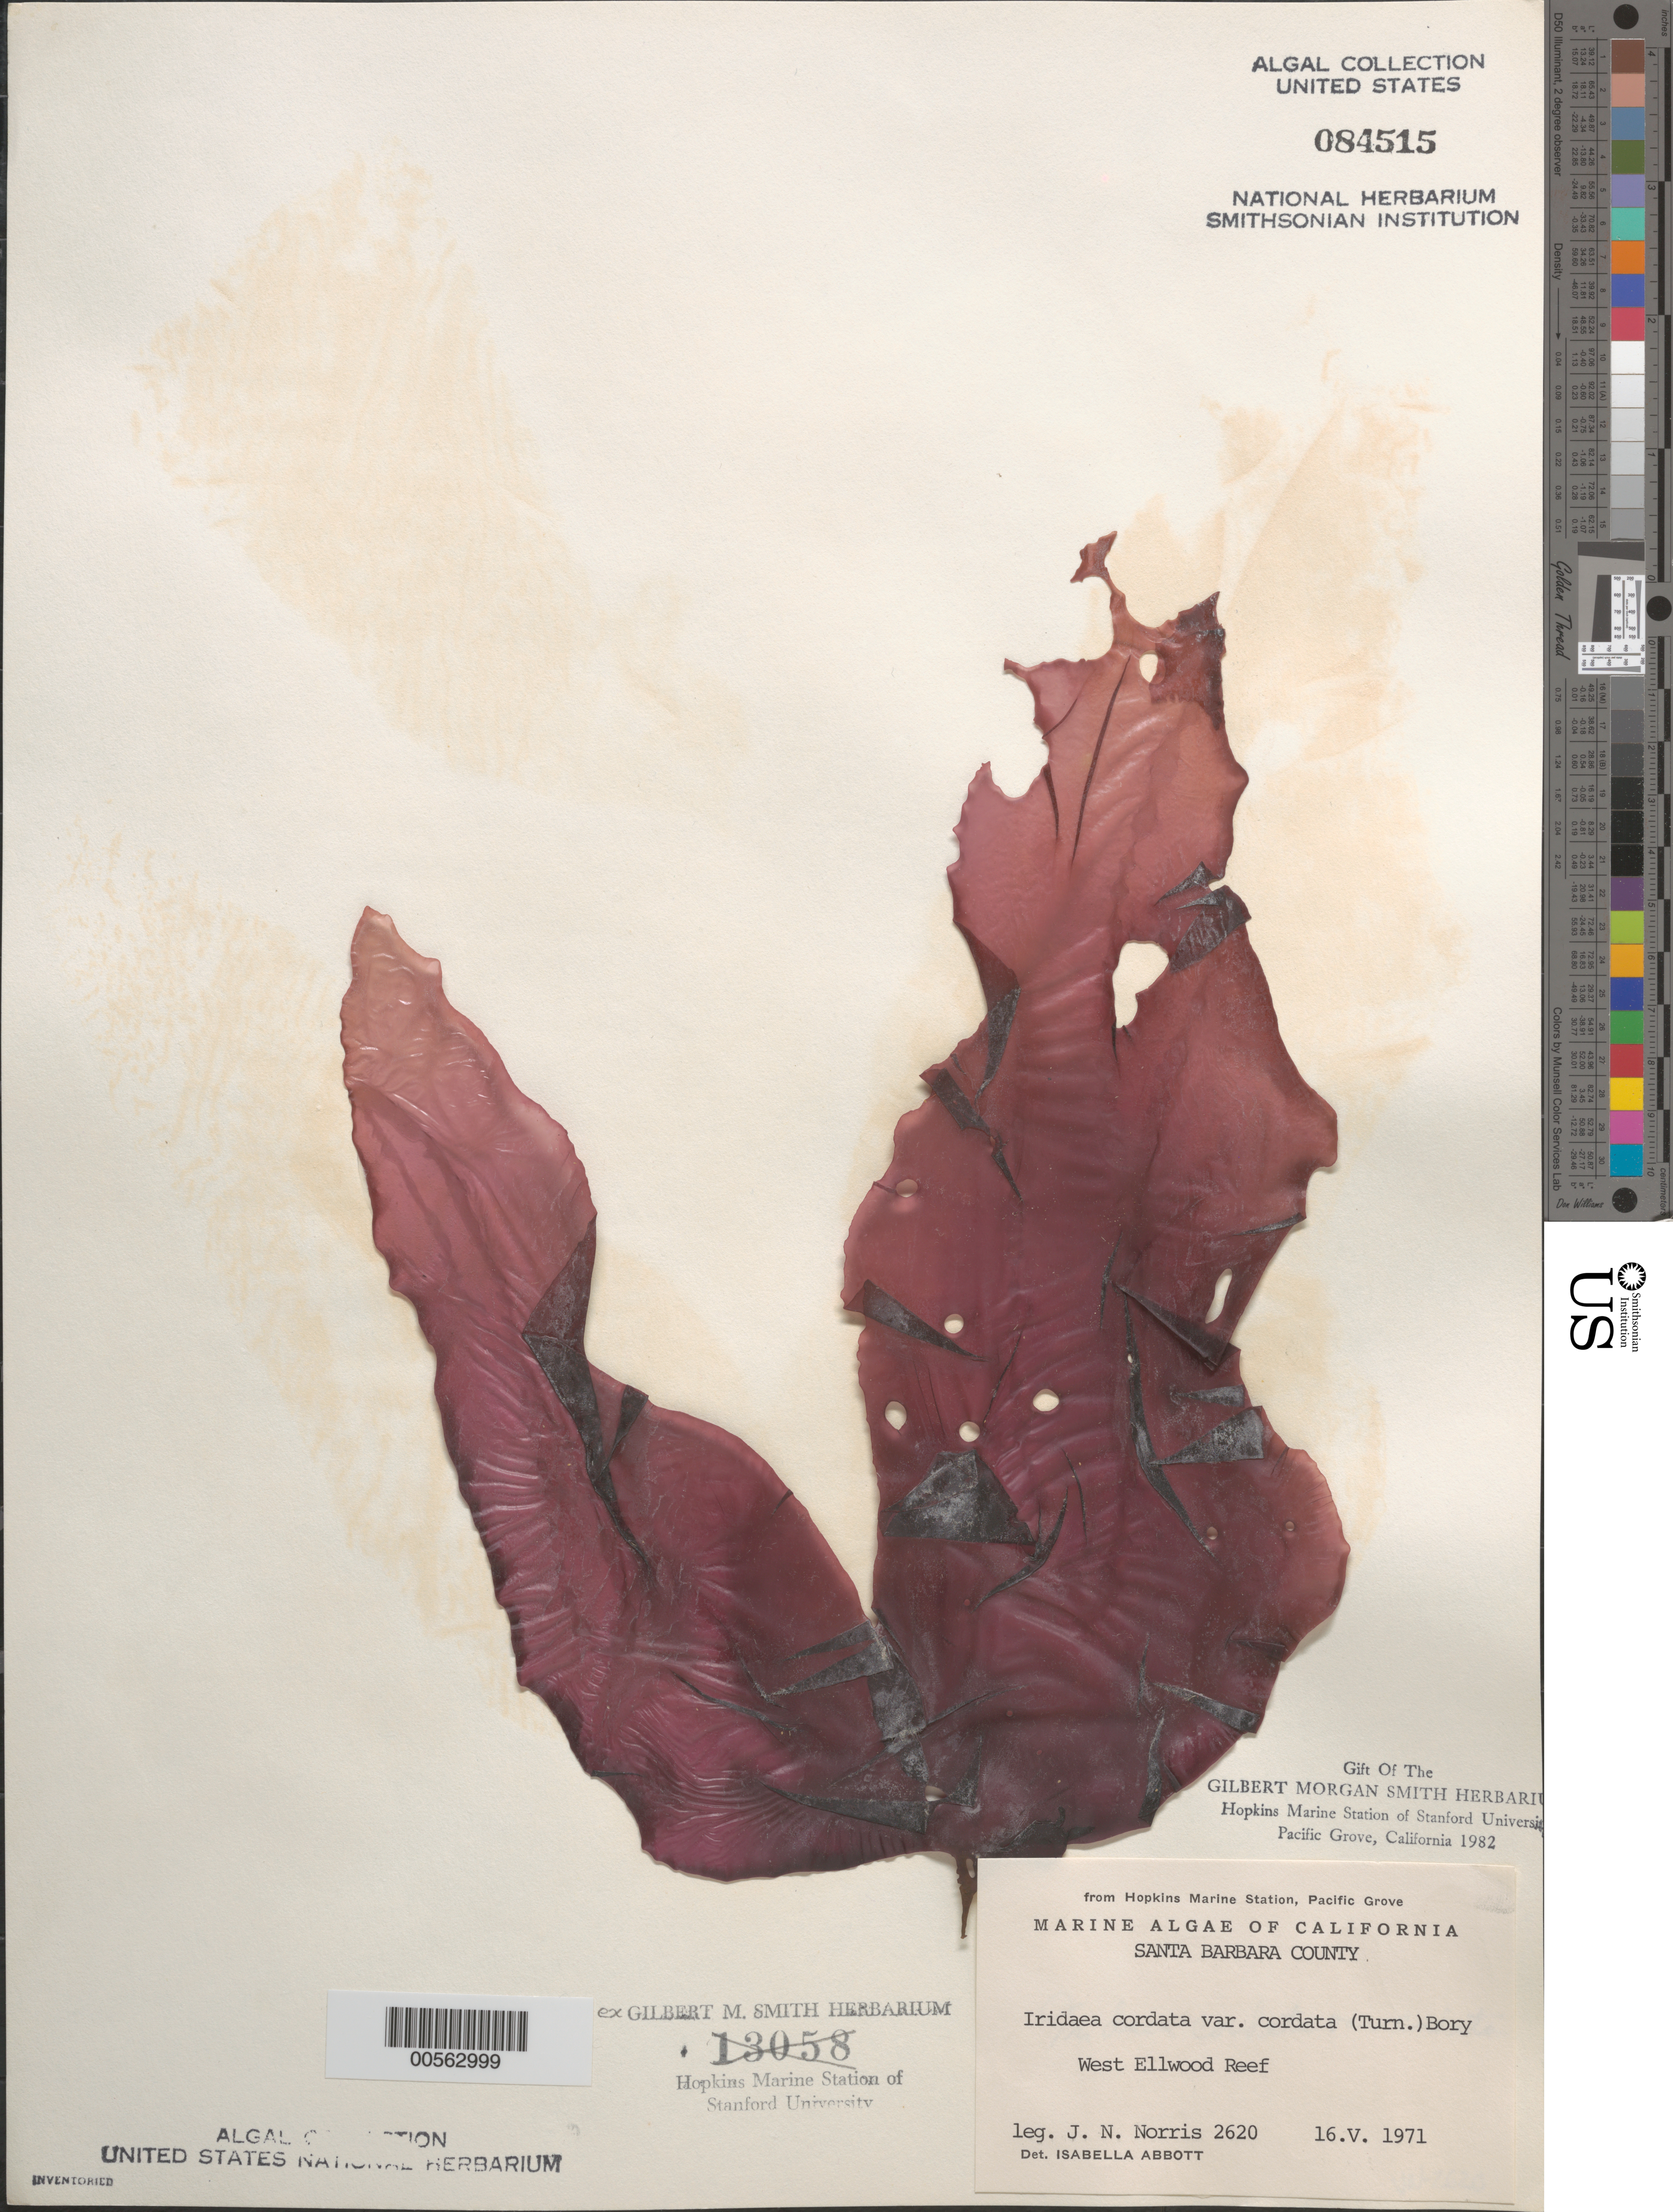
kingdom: Plantae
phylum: Rhodophyta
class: Florideophyceae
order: Gigartinales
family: Gigartinaceae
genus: Iridaea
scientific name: Iridaea cordata var. cordata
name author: (Turner) Bory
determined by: Abbott, Isabella A.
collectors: J. N. Norris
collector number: JN-2620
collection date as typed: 16 May 1971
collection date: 1971-05-16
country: United States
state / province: California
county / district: Santa Barbara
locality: West Ellwood Reef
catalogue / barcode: US 84515